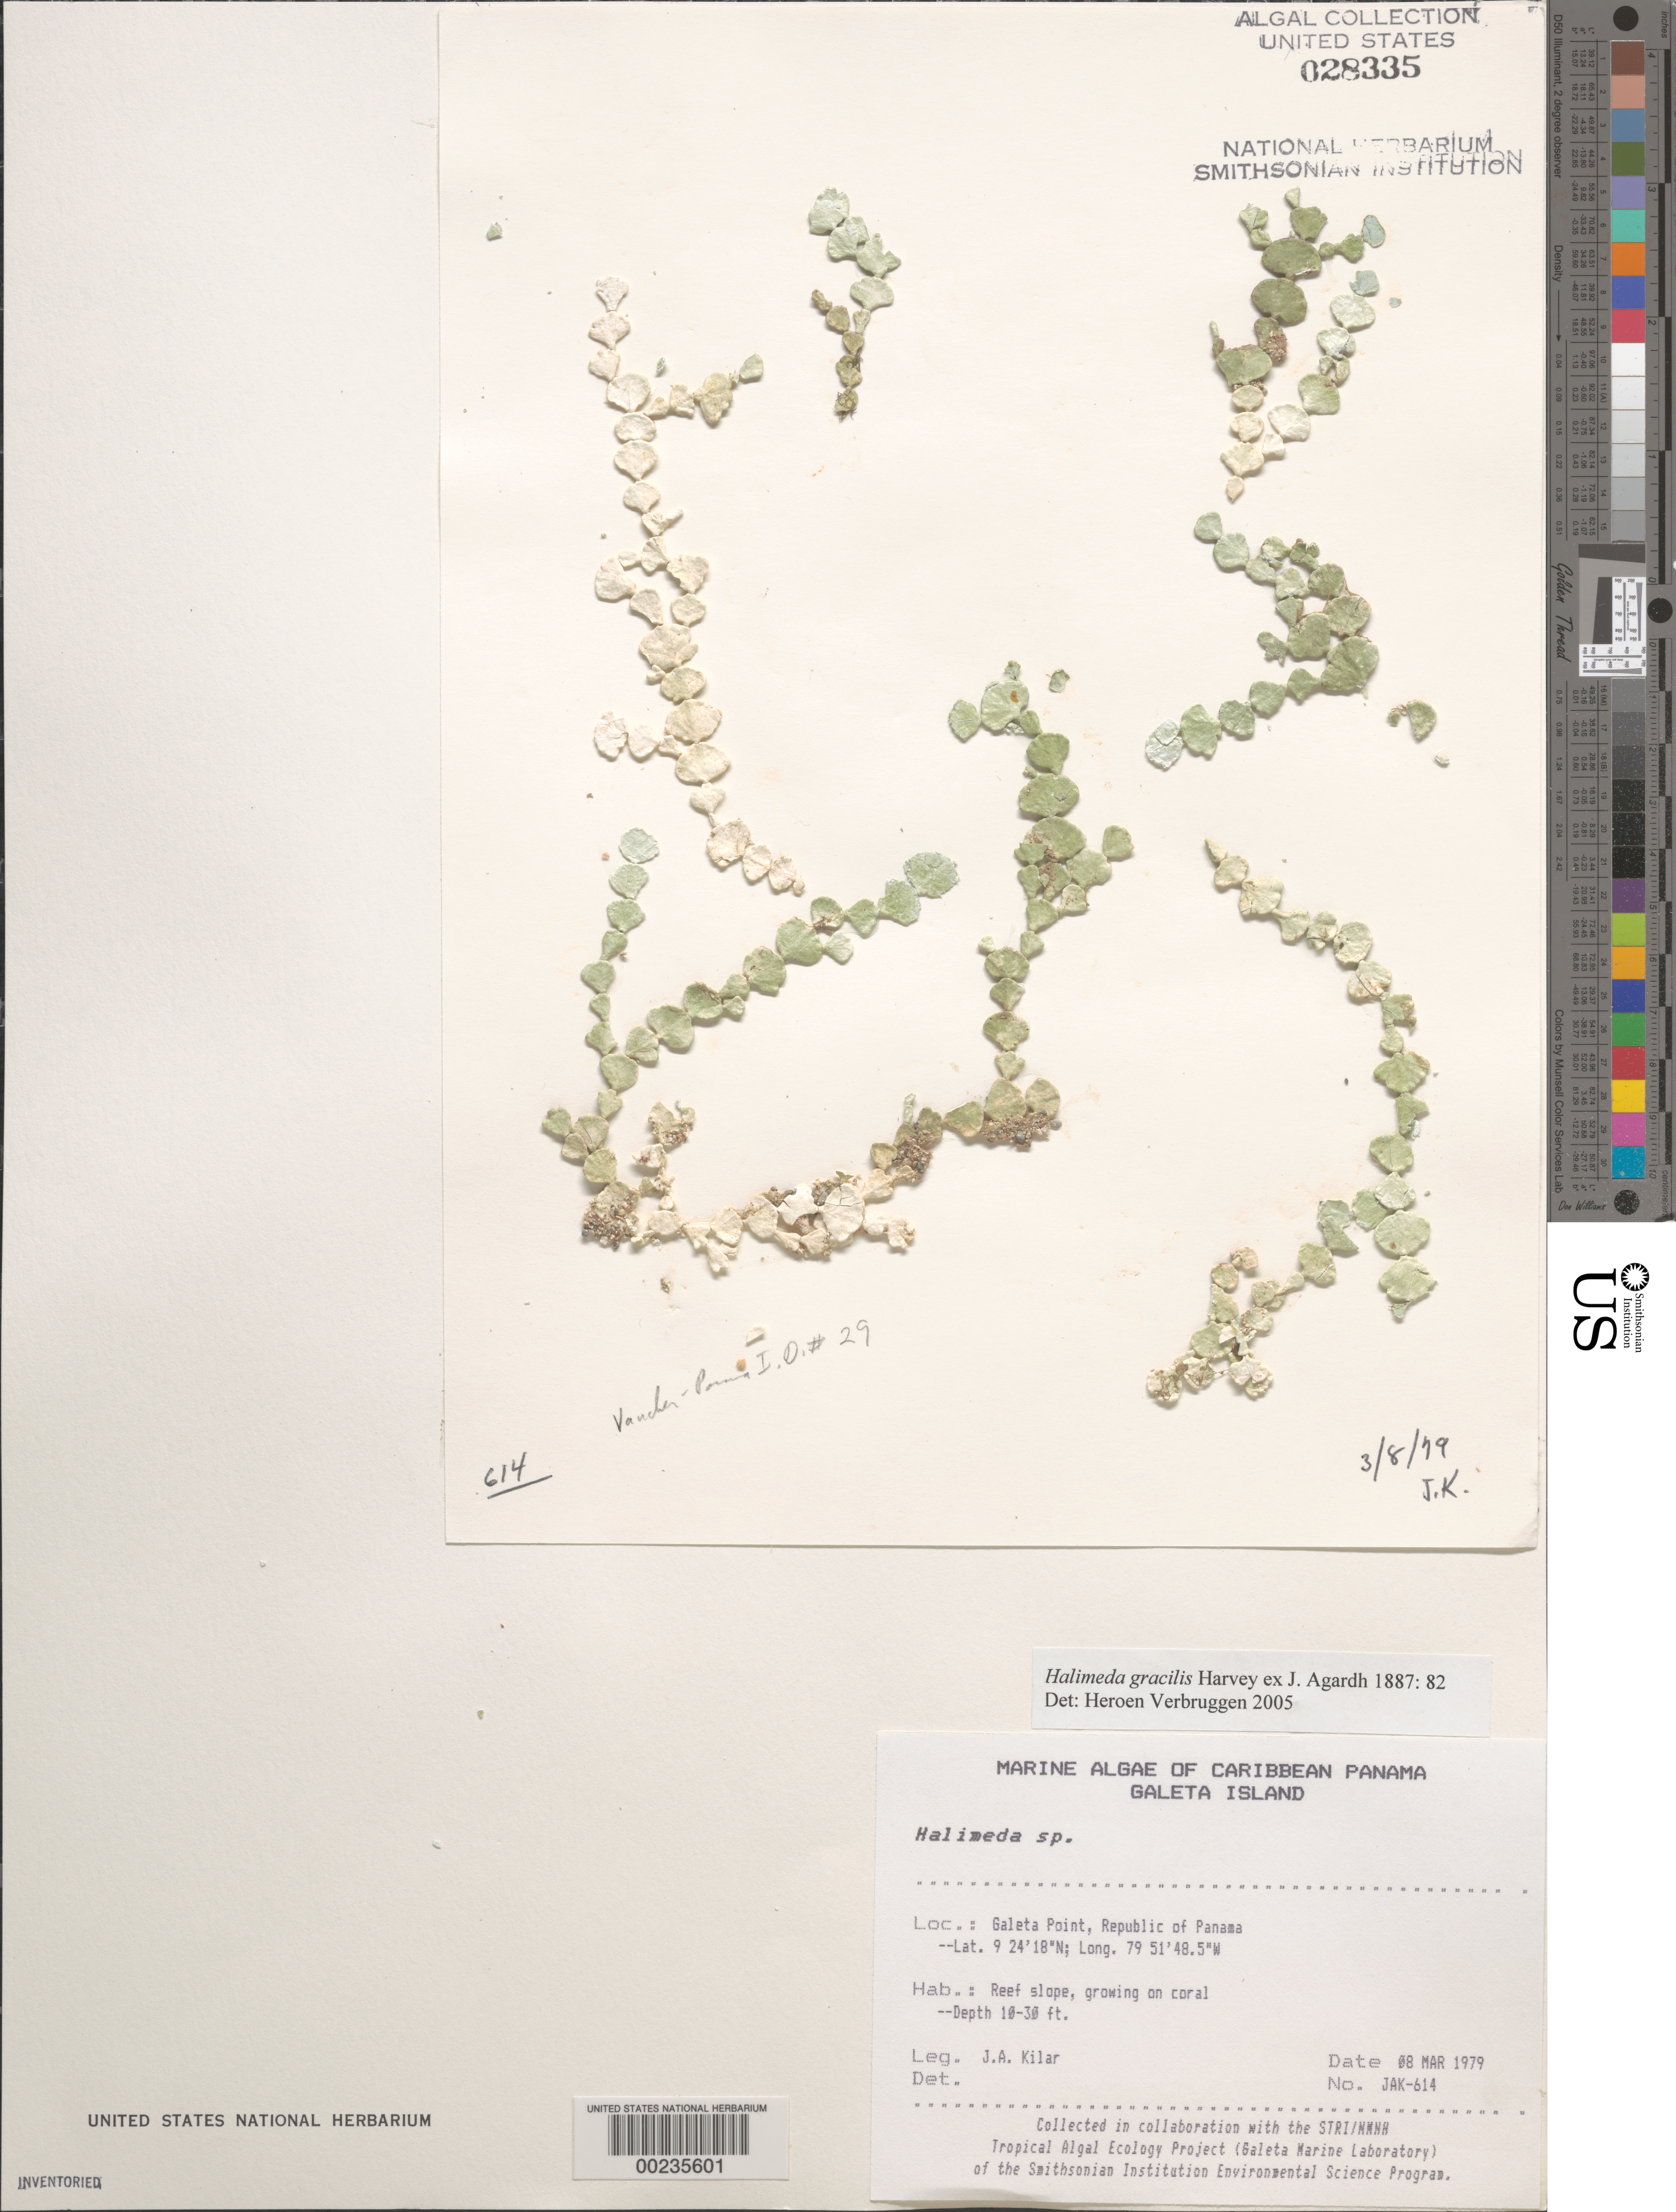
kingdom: Plantae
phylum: Chlorophyta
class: Ulvophyceae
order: Bryopsidales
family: Halimedaceae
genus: Halimeda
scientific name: Halimeda gracilis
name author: Harv. ex J. Agardh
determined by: Verbruggen, H.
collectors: J. A. Kilar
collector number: JAK-614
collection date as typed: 08 Mar 1979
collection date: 1979-03-08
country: Panama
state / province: Colón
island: Galeta Island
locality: Galeta Point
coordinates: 9 24' 18" N, 79 51' 48.5" W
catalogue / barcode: US 28335